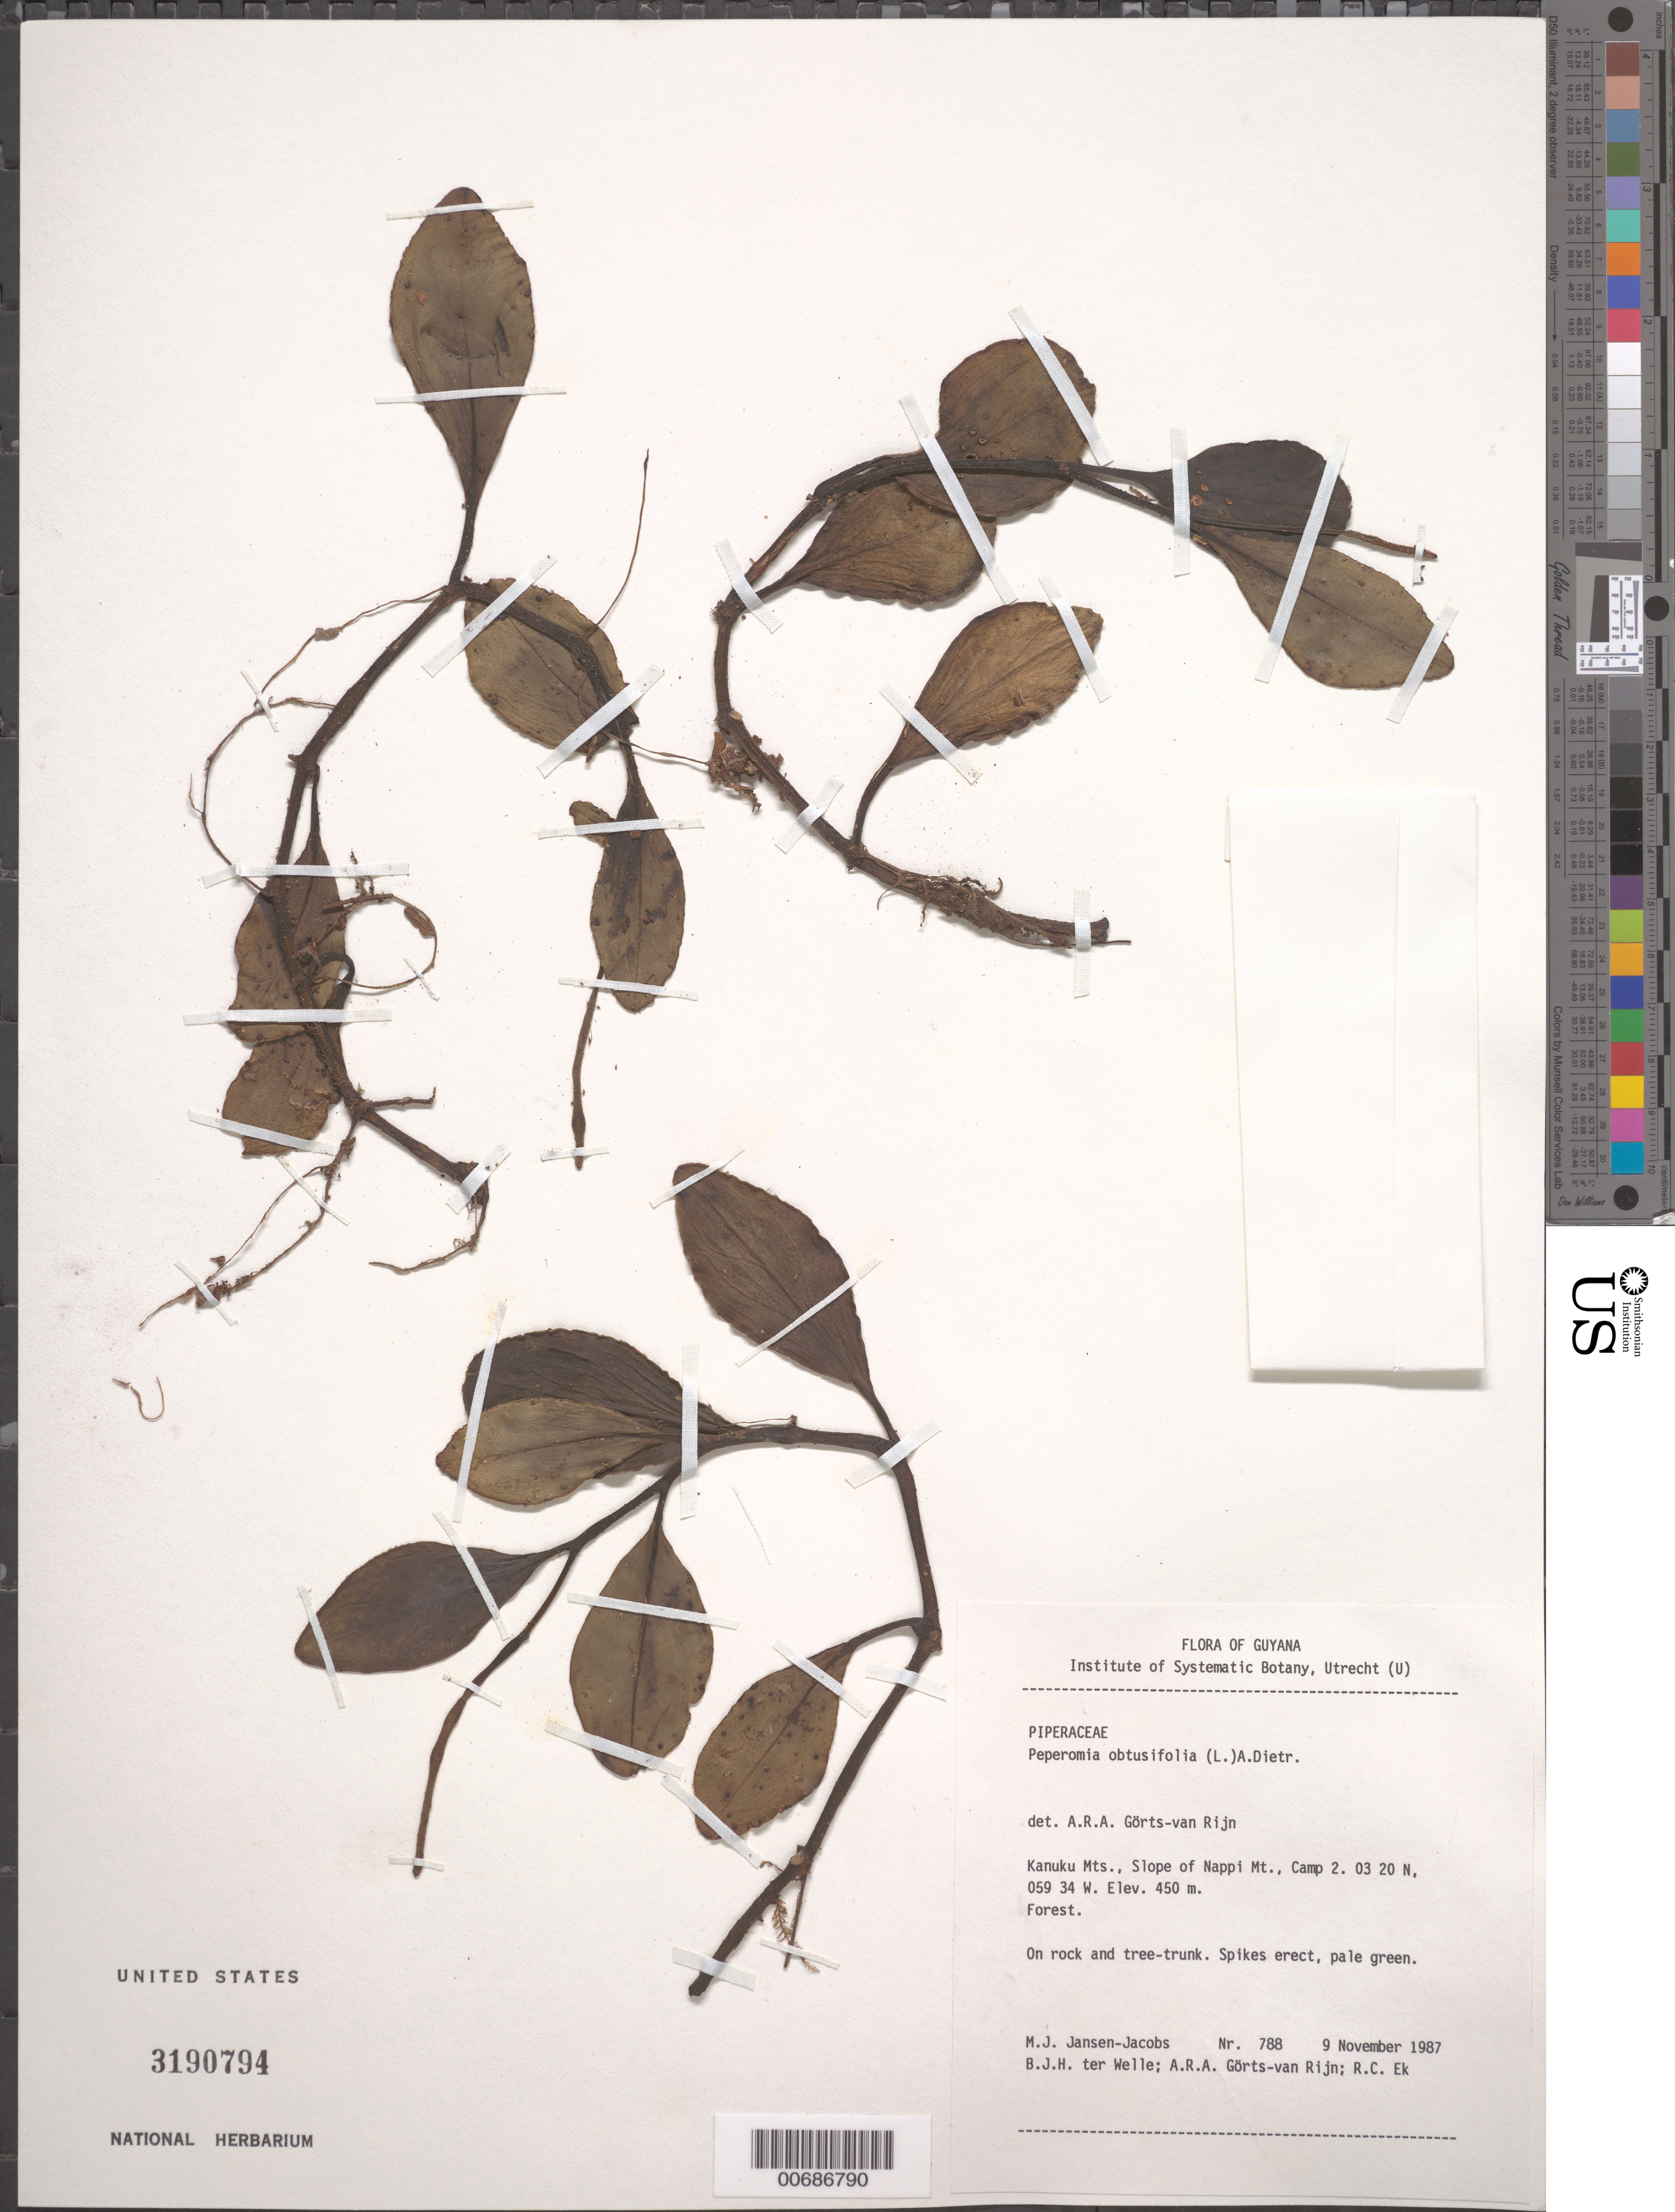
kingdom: Plantae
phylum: Tracheophyta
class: Magnoliopsida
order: Piperales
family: Piperaceae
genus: Peperomia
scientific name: Peperomia obtusifolia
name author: (L.) A. Dietr.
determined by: Görts-van Rijn, A. R. A.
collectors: M. J. Jansen-Jacobs, B. Welle, A. .R. A. Görts-van Rijn & R. C. Ek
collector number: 788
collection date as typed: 9-Nov-87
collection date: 1987-11-09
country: Guyana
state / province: U. Takutu-U. Essequibo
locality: Kanuku Mts., slope of Nappi Mt., camp 2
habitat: Forest. On rock and tree trunk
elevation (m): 450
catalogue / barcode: US 3190794